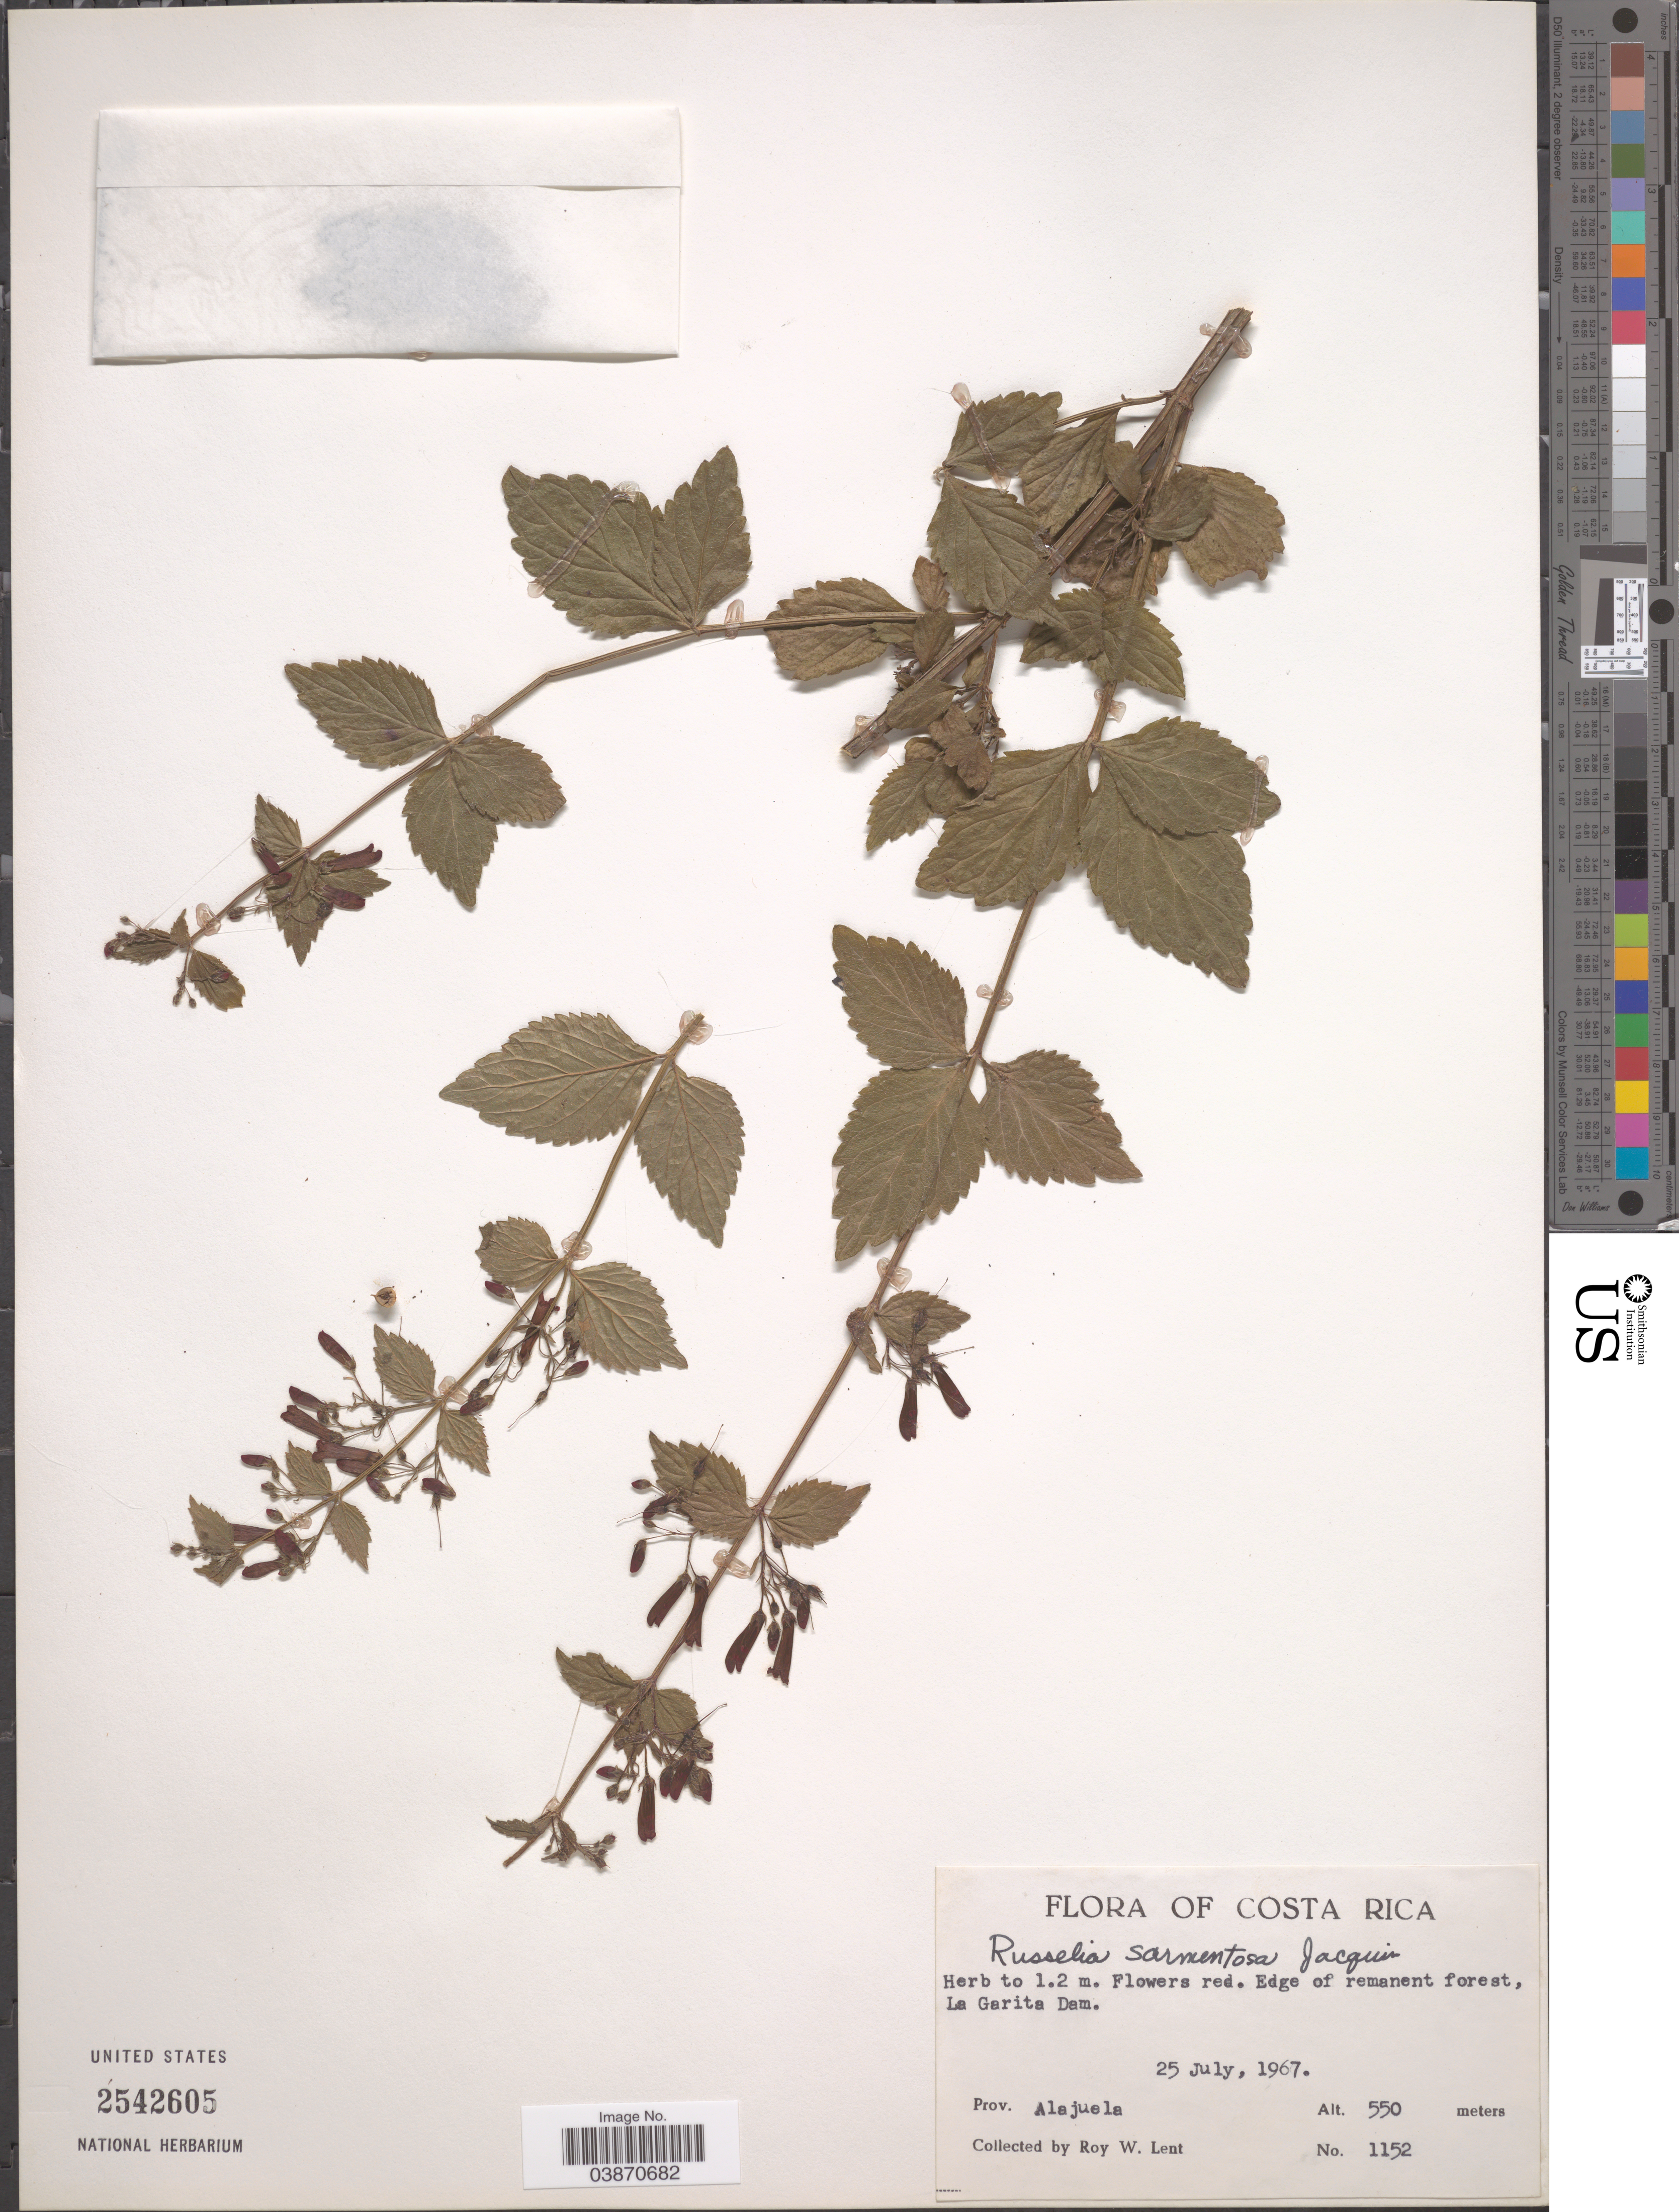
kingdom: Plantae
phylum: Tracheophyta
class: Magnoliopsida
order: Lamiales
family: Plantaginaceae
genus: Russelia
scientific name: Russelia sarmentosa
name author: Jacq.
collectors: R. W. Lent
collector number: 1152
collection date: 1967-07-25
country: Costa Rica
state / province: Alajuela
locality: Edge of remanent forest, La Garita Dam.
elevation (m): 550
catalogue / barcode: US 2542605